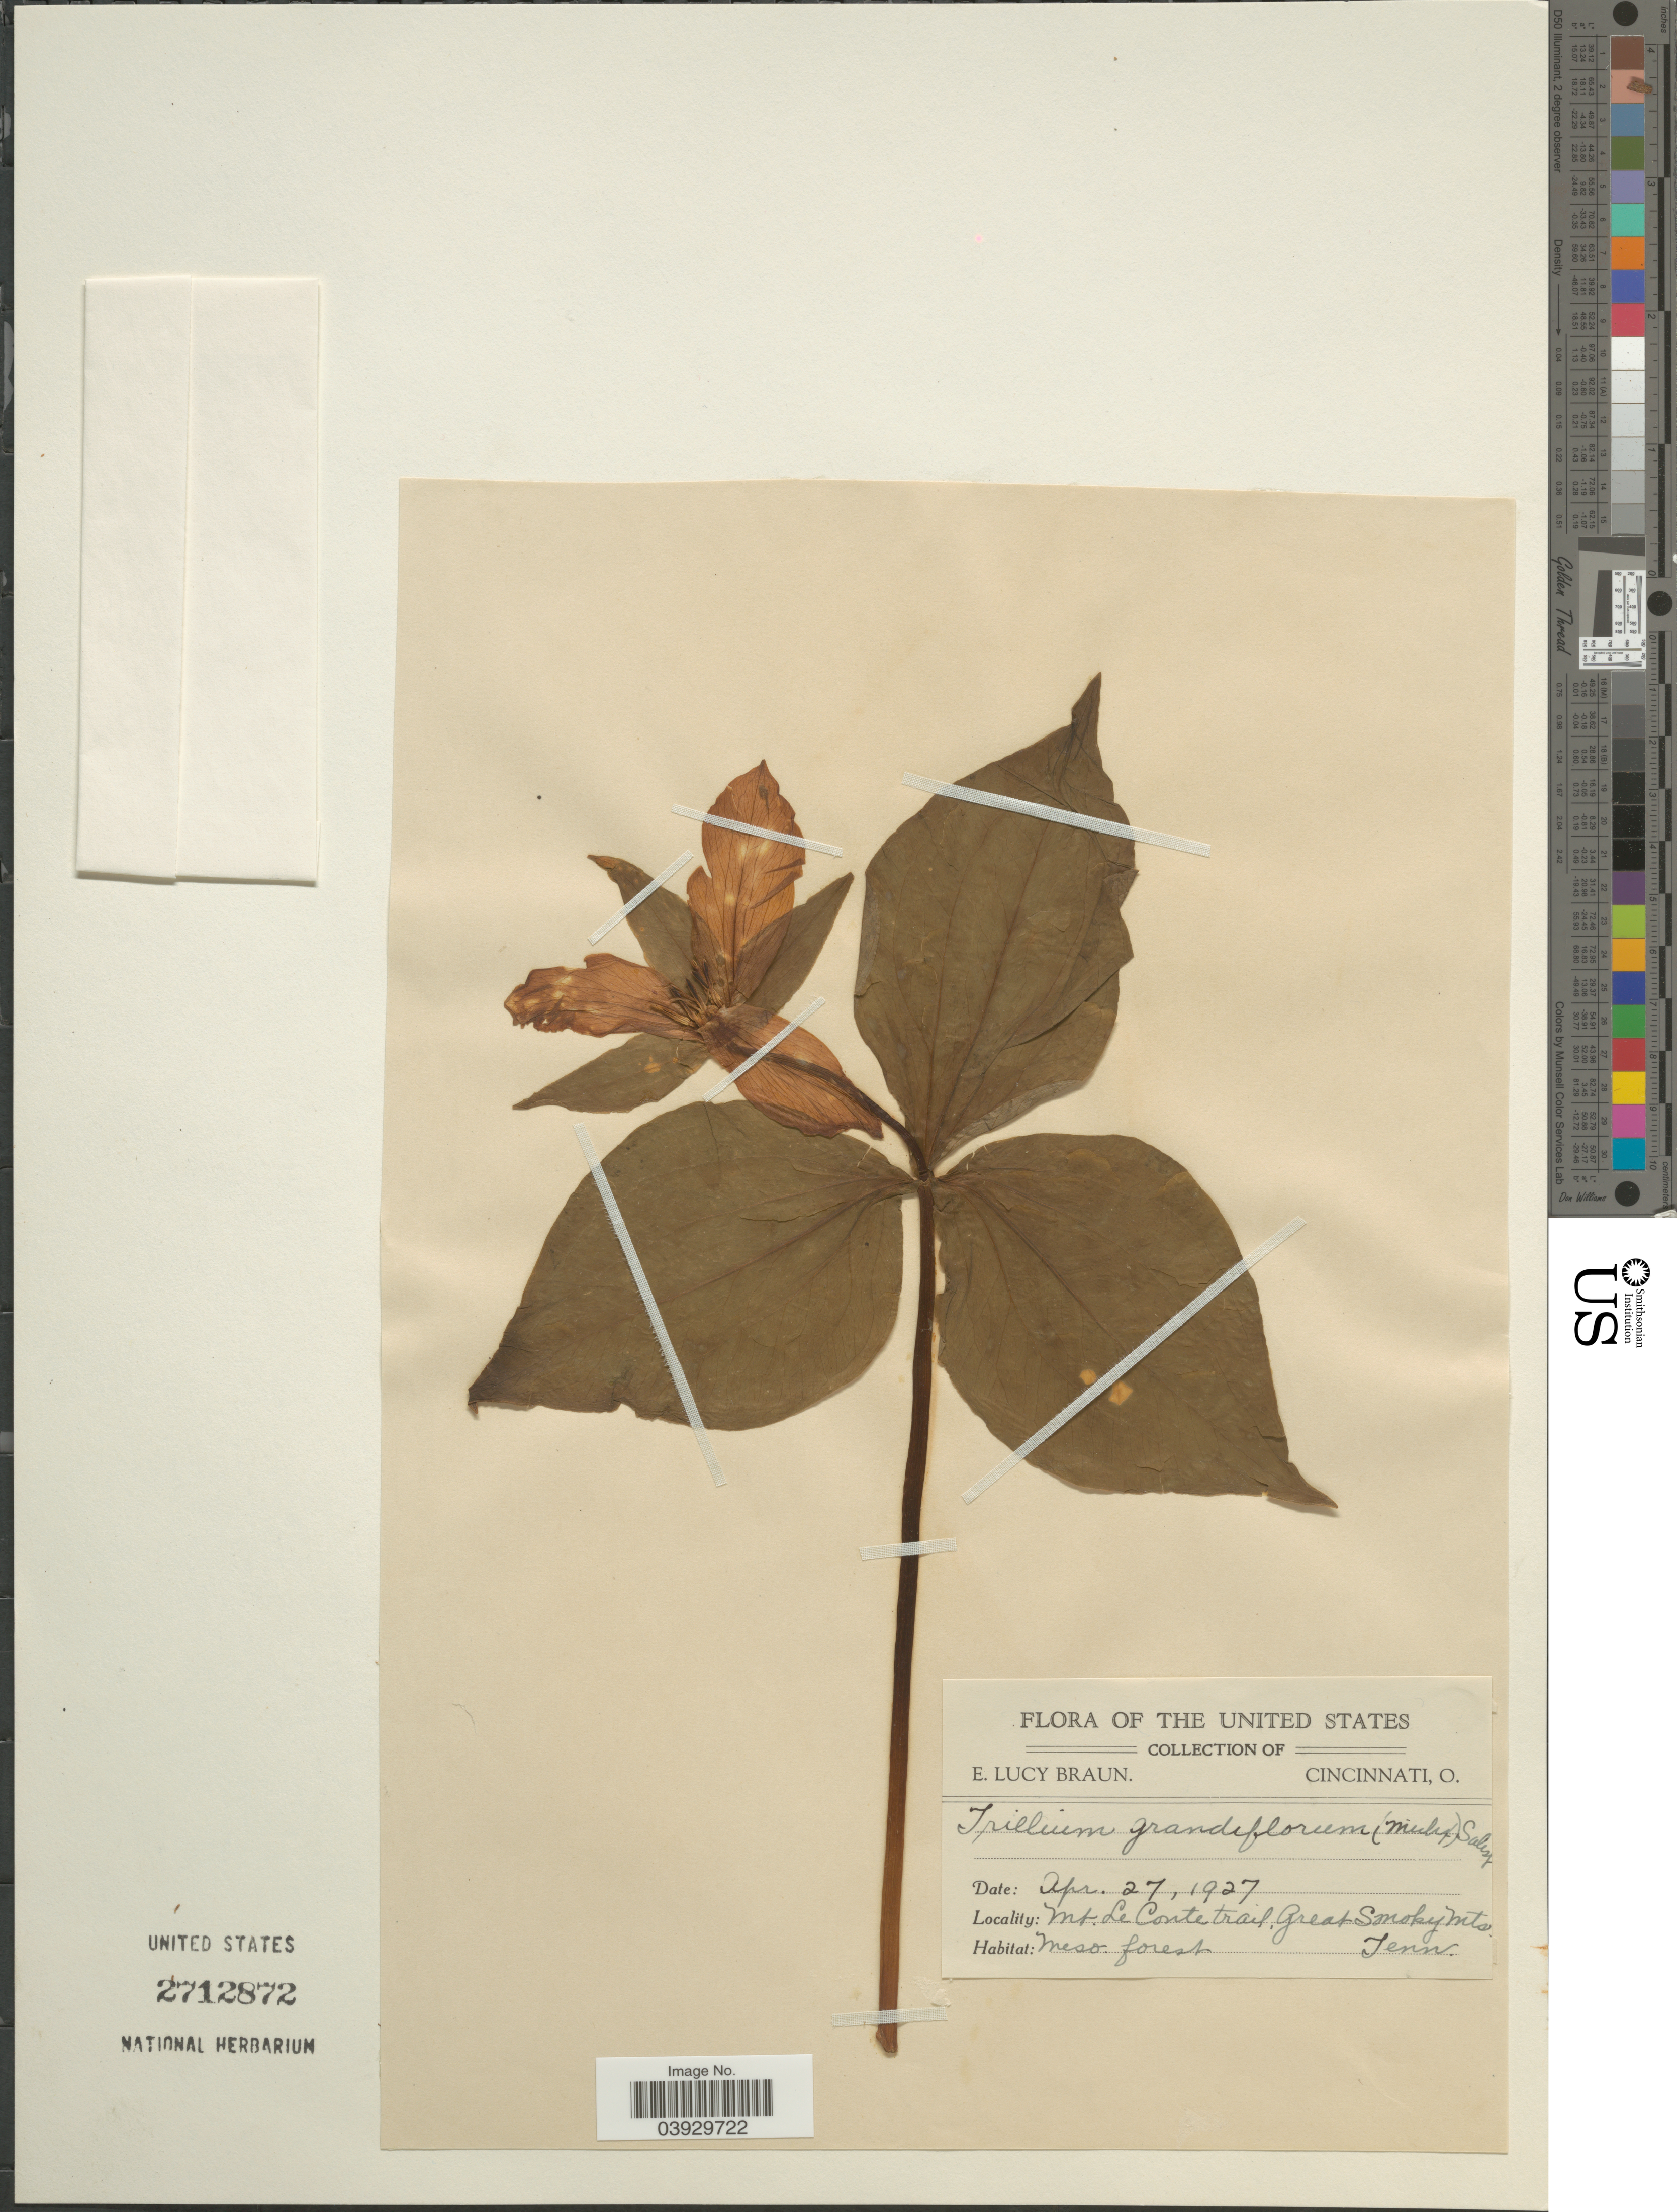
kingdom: Plantae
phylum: Tracheophyta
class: Liliopsida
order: Liliales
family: Melanthiaceae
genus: Trillium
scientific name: Trillium grandiflorum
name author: (Michx.) Salisb.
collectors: E. L. Braun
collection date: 1927-04-27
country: United States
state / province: Tennessee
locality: Mt. LeConte trail, Great Smoky Mts.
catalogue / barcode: US 2712872